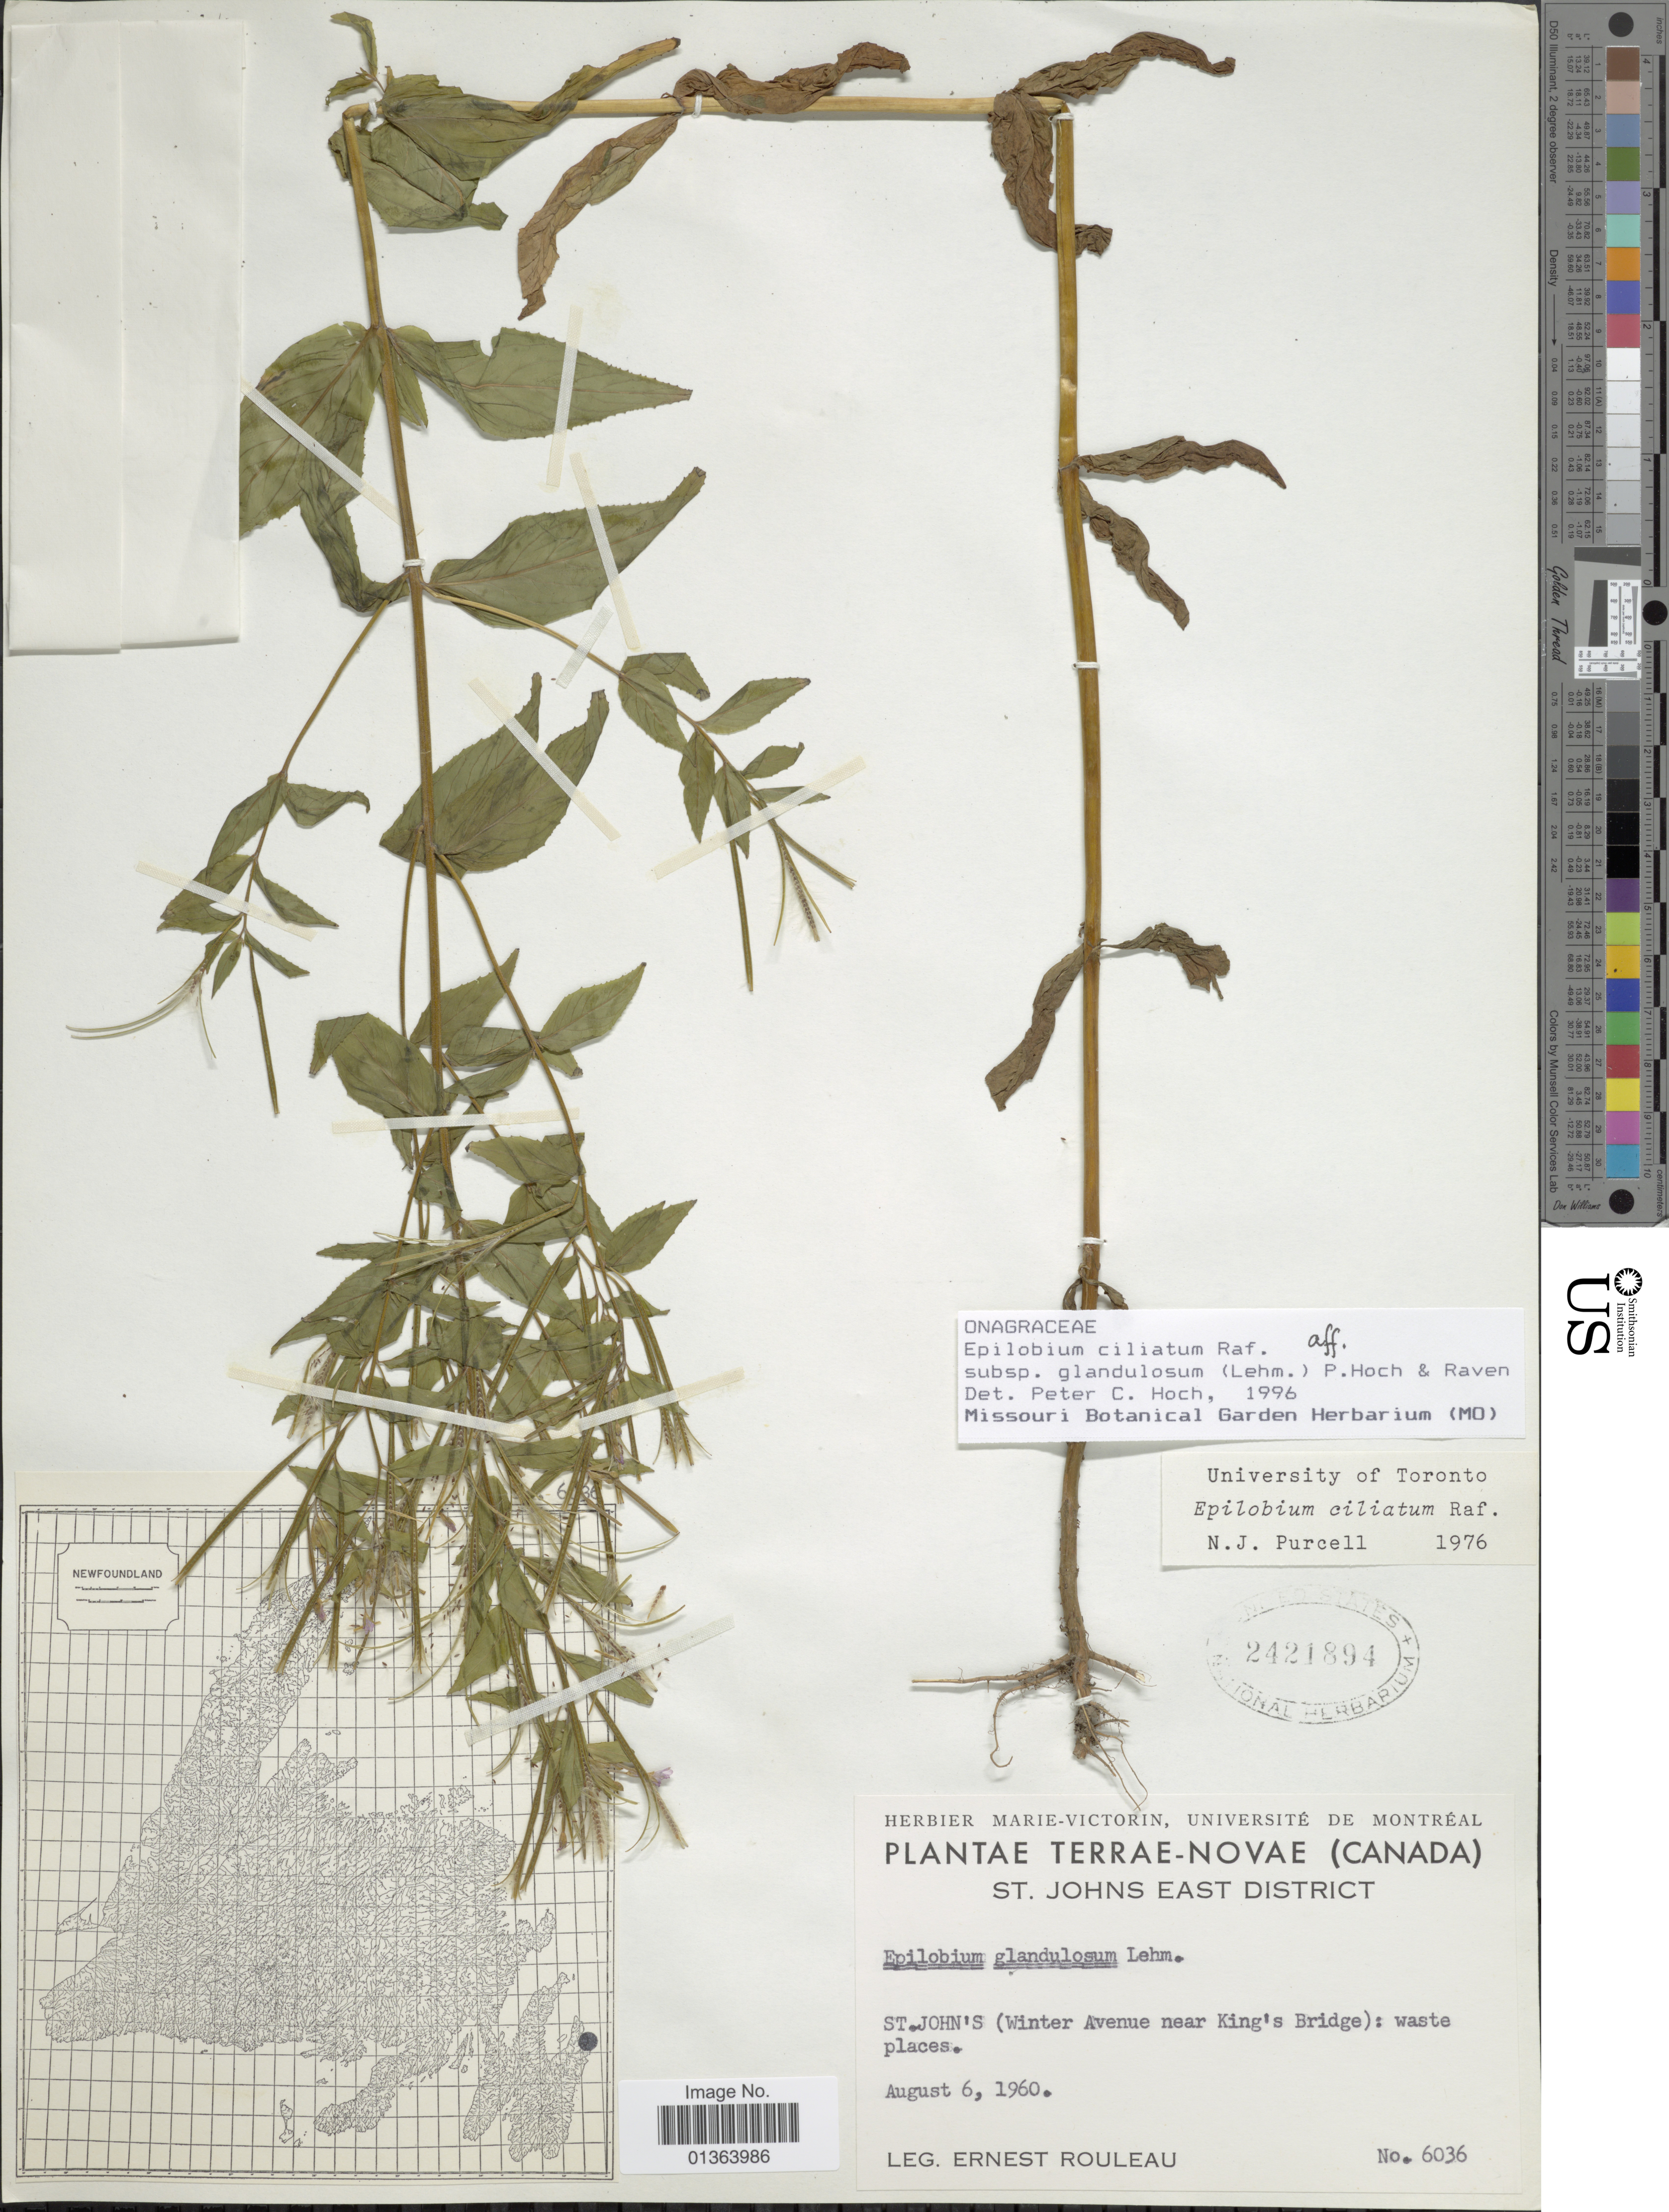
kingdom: Plantae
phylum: Tracheophyta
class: Magnoliopsida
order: Myrtales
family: Onagraceae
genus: Epilobium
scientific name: Epilobium ciliatum subsp. glandulosum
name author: (Lehm.) Hoch & P.H. Raven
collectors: J. Rouleau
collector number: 6036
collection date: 1960-08-06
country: Canada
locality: Terrae-Novae. St. Johns East District. St. John's (Winter Avenue near King's Bridge).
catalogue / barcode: US 2421894